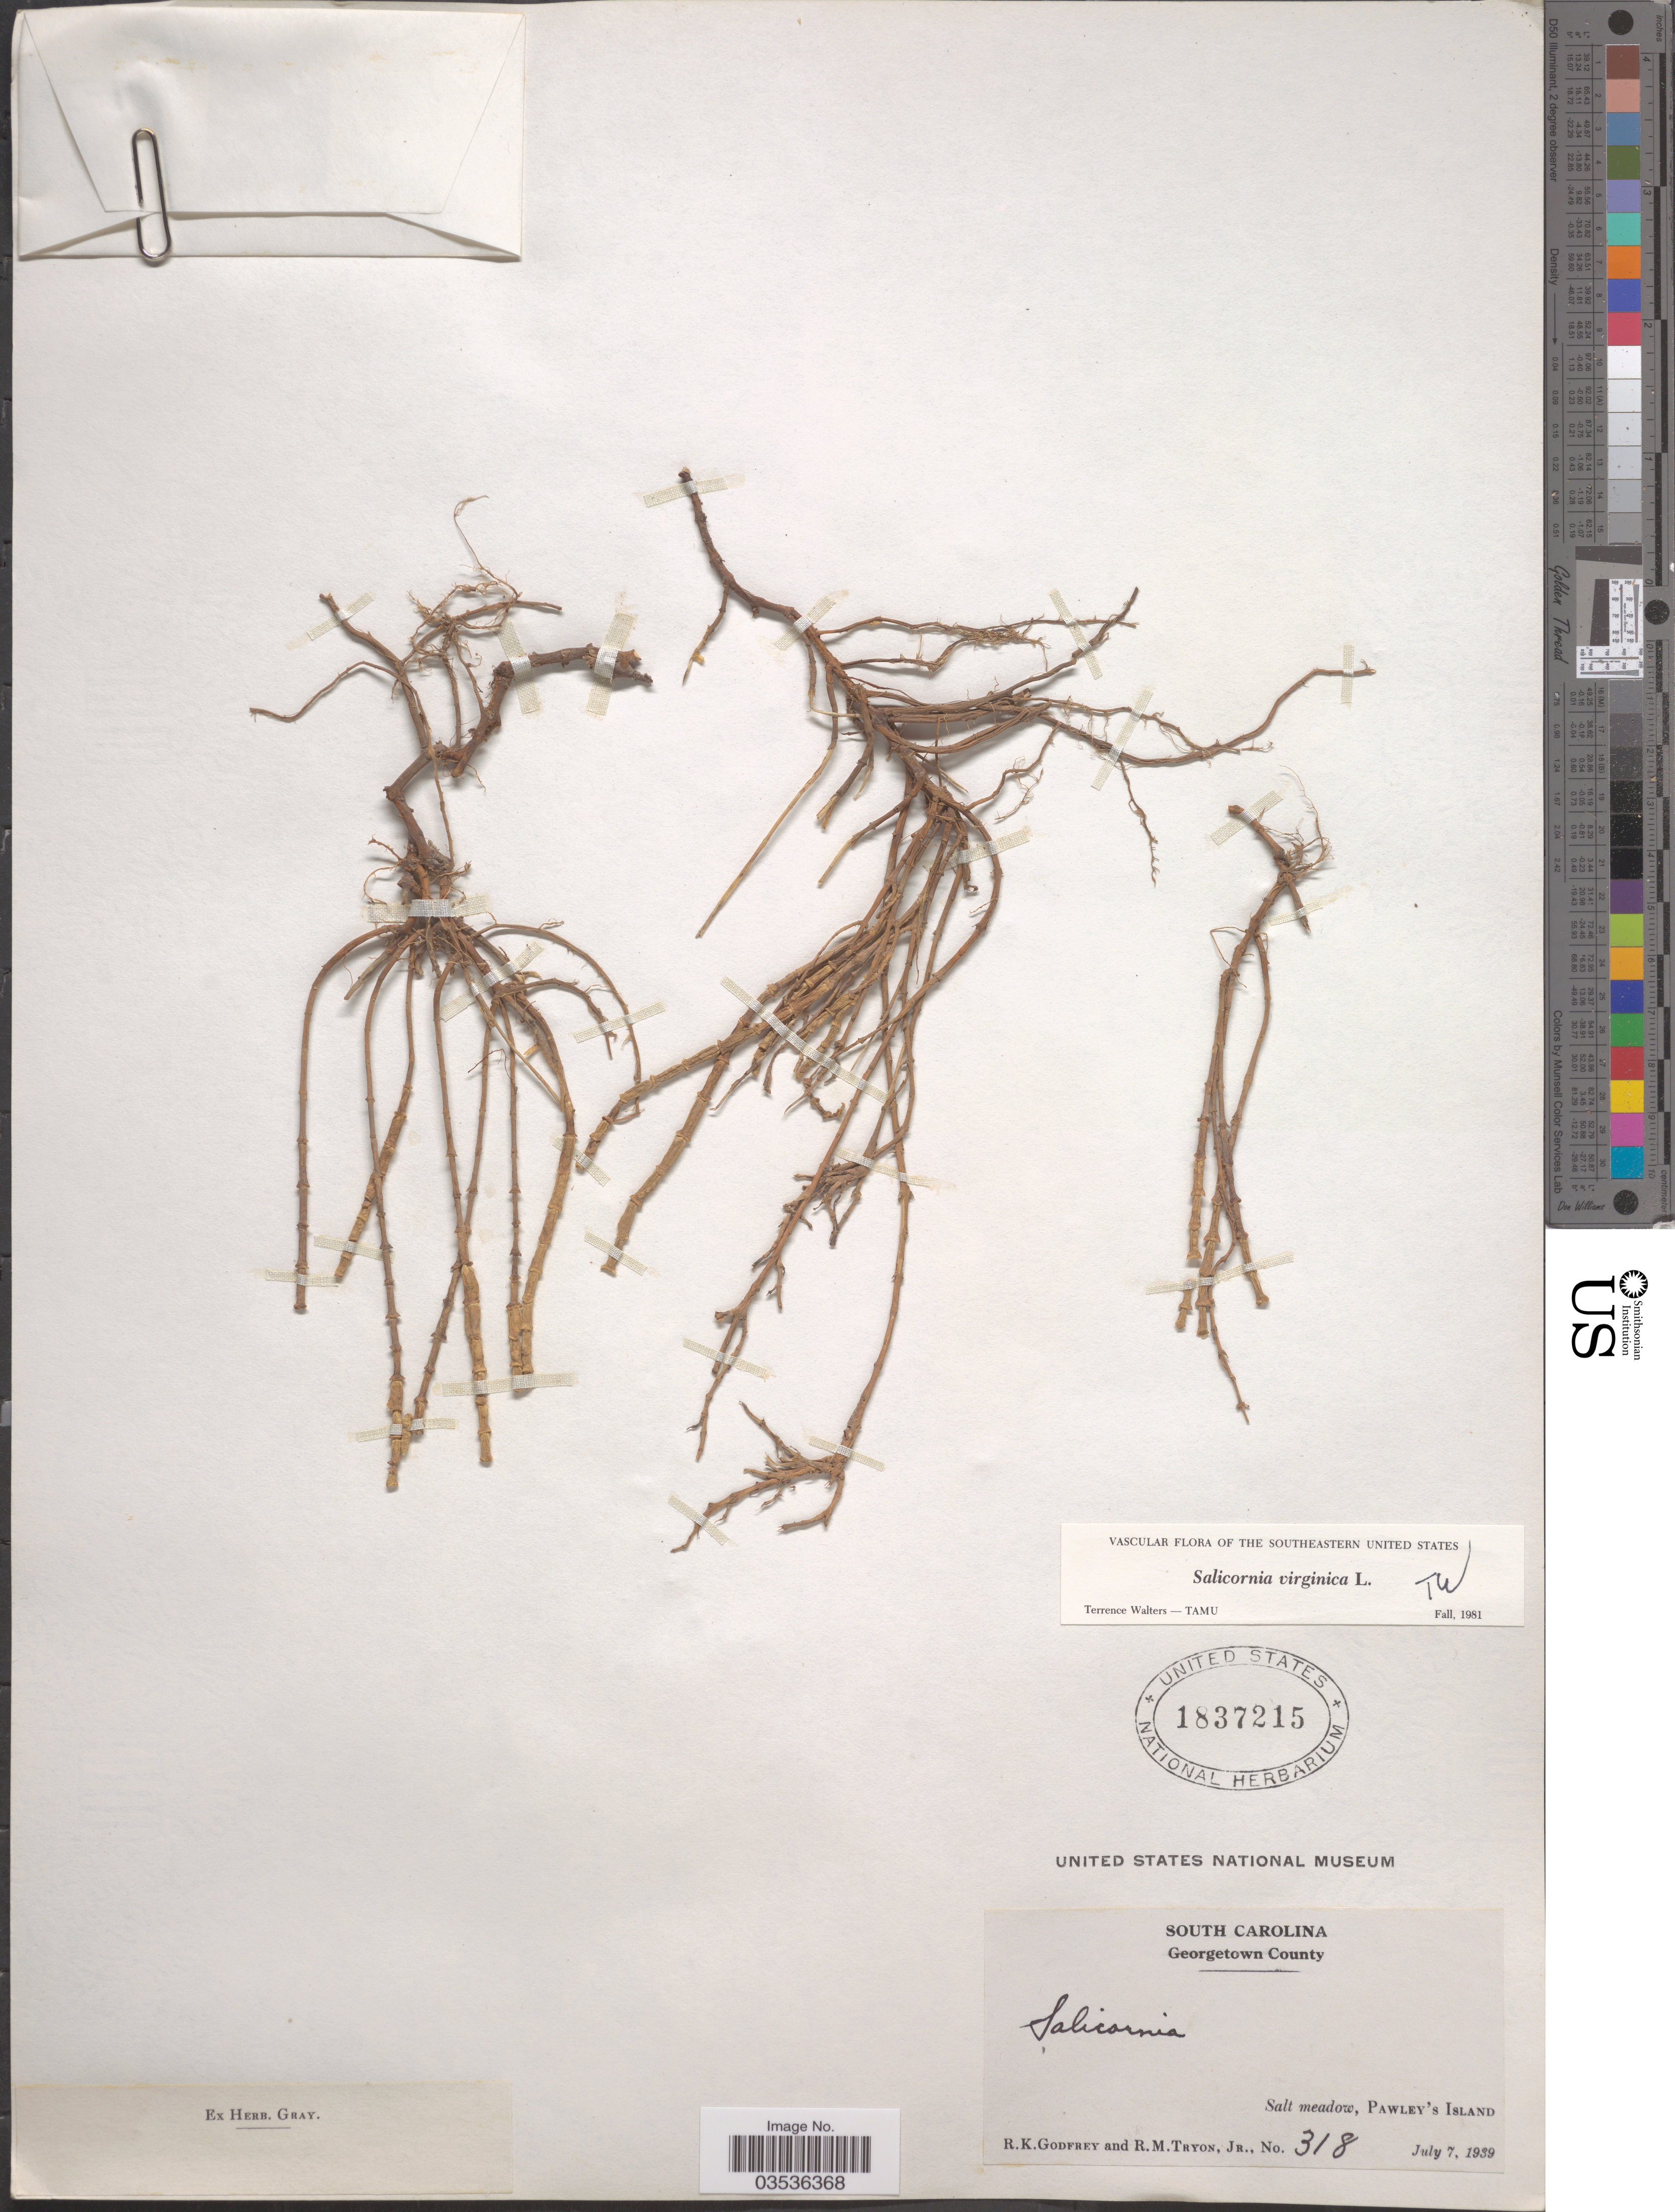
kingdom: Plantae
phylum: Tracheophyta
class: Magnoliopsida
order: Caryophyllales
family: Amaranthaceae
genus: Salicornia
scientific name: Salicornia ambigua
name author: Michx.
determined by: Strong, Mark T., (BOT), Smithsonian Institution - National Museum of Natural History (UNITED STATES)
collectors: R. K. Godfrey & R. Tryon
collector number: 318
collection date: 1939-07-07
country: United States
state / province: South Carolina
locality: Georgetown County. Salt meadow, Pawley's Island.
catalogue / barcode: US 1837215